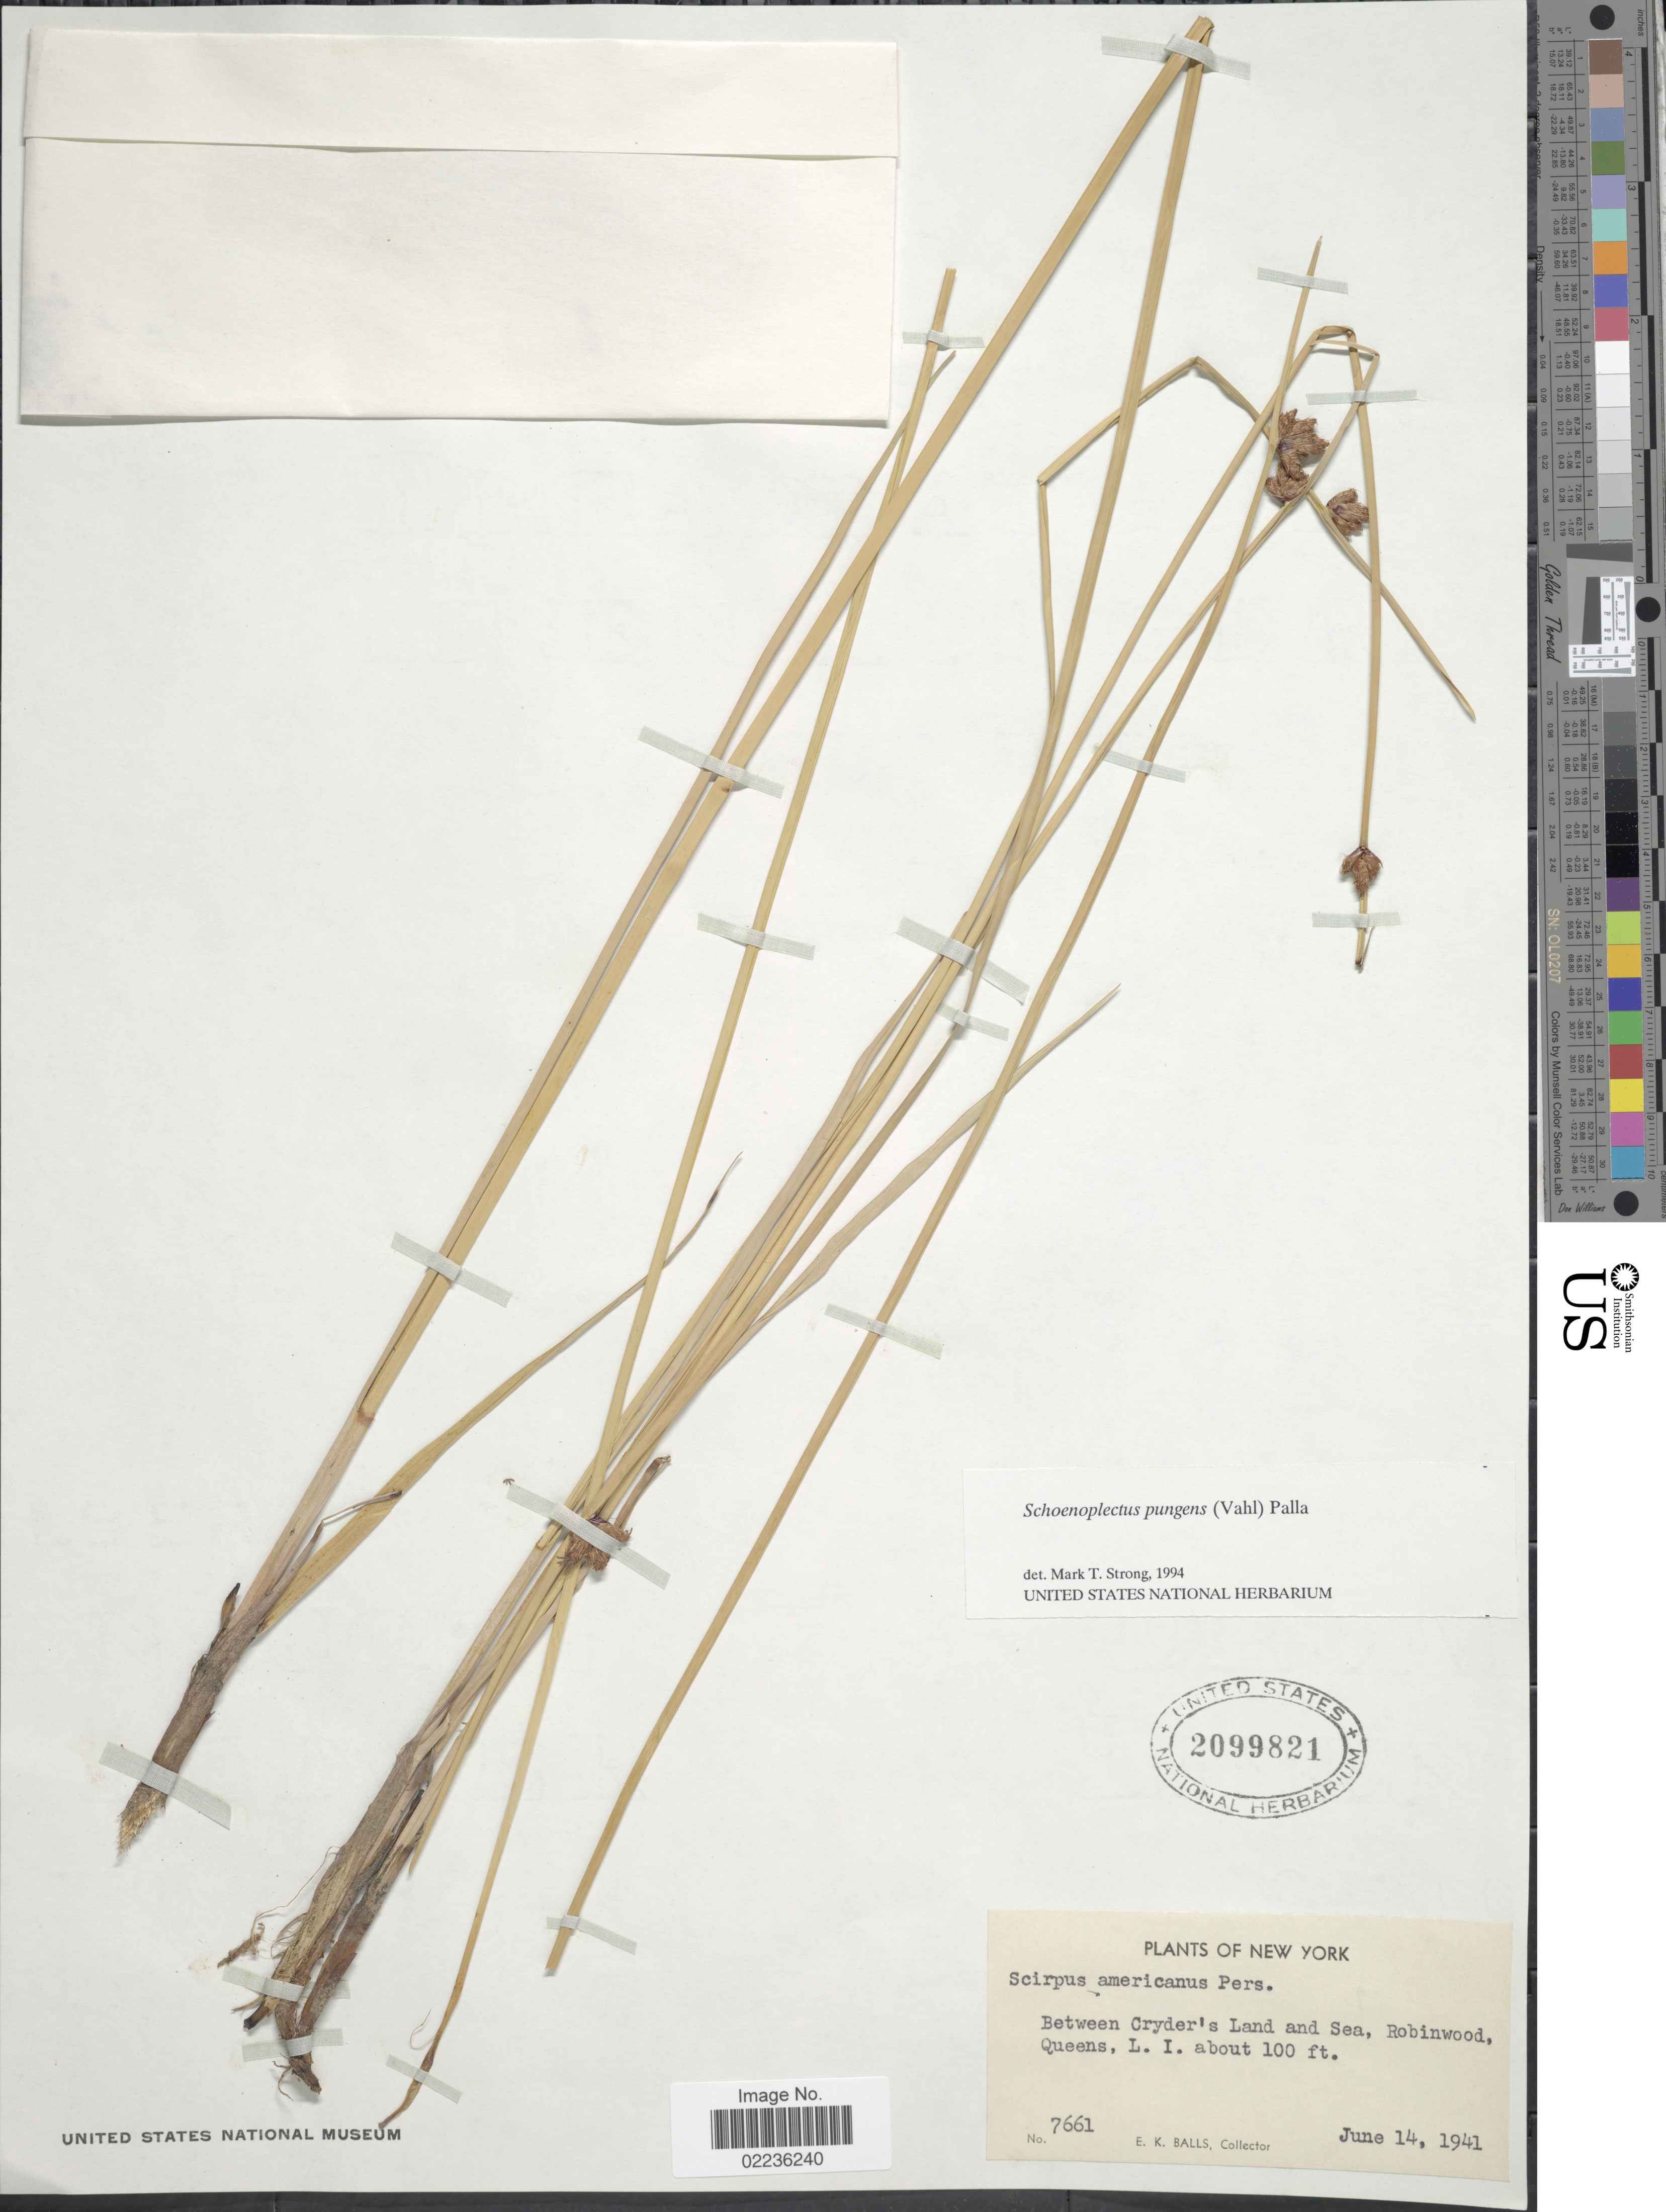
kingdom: Plantae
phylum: Tracheophyta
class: Liliopsida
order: Poales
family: Cyperaceae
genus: Schoenoplectus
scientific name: Schoenoplectus pungens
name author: (Vahl) Palla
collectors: E. K. Balls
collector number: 7661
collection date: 1941-06-14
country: United States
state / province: New York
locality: Between Cryder's Land and Sea, Robinwood, Queens, L. I.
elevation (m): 30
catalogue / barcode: US 2099821